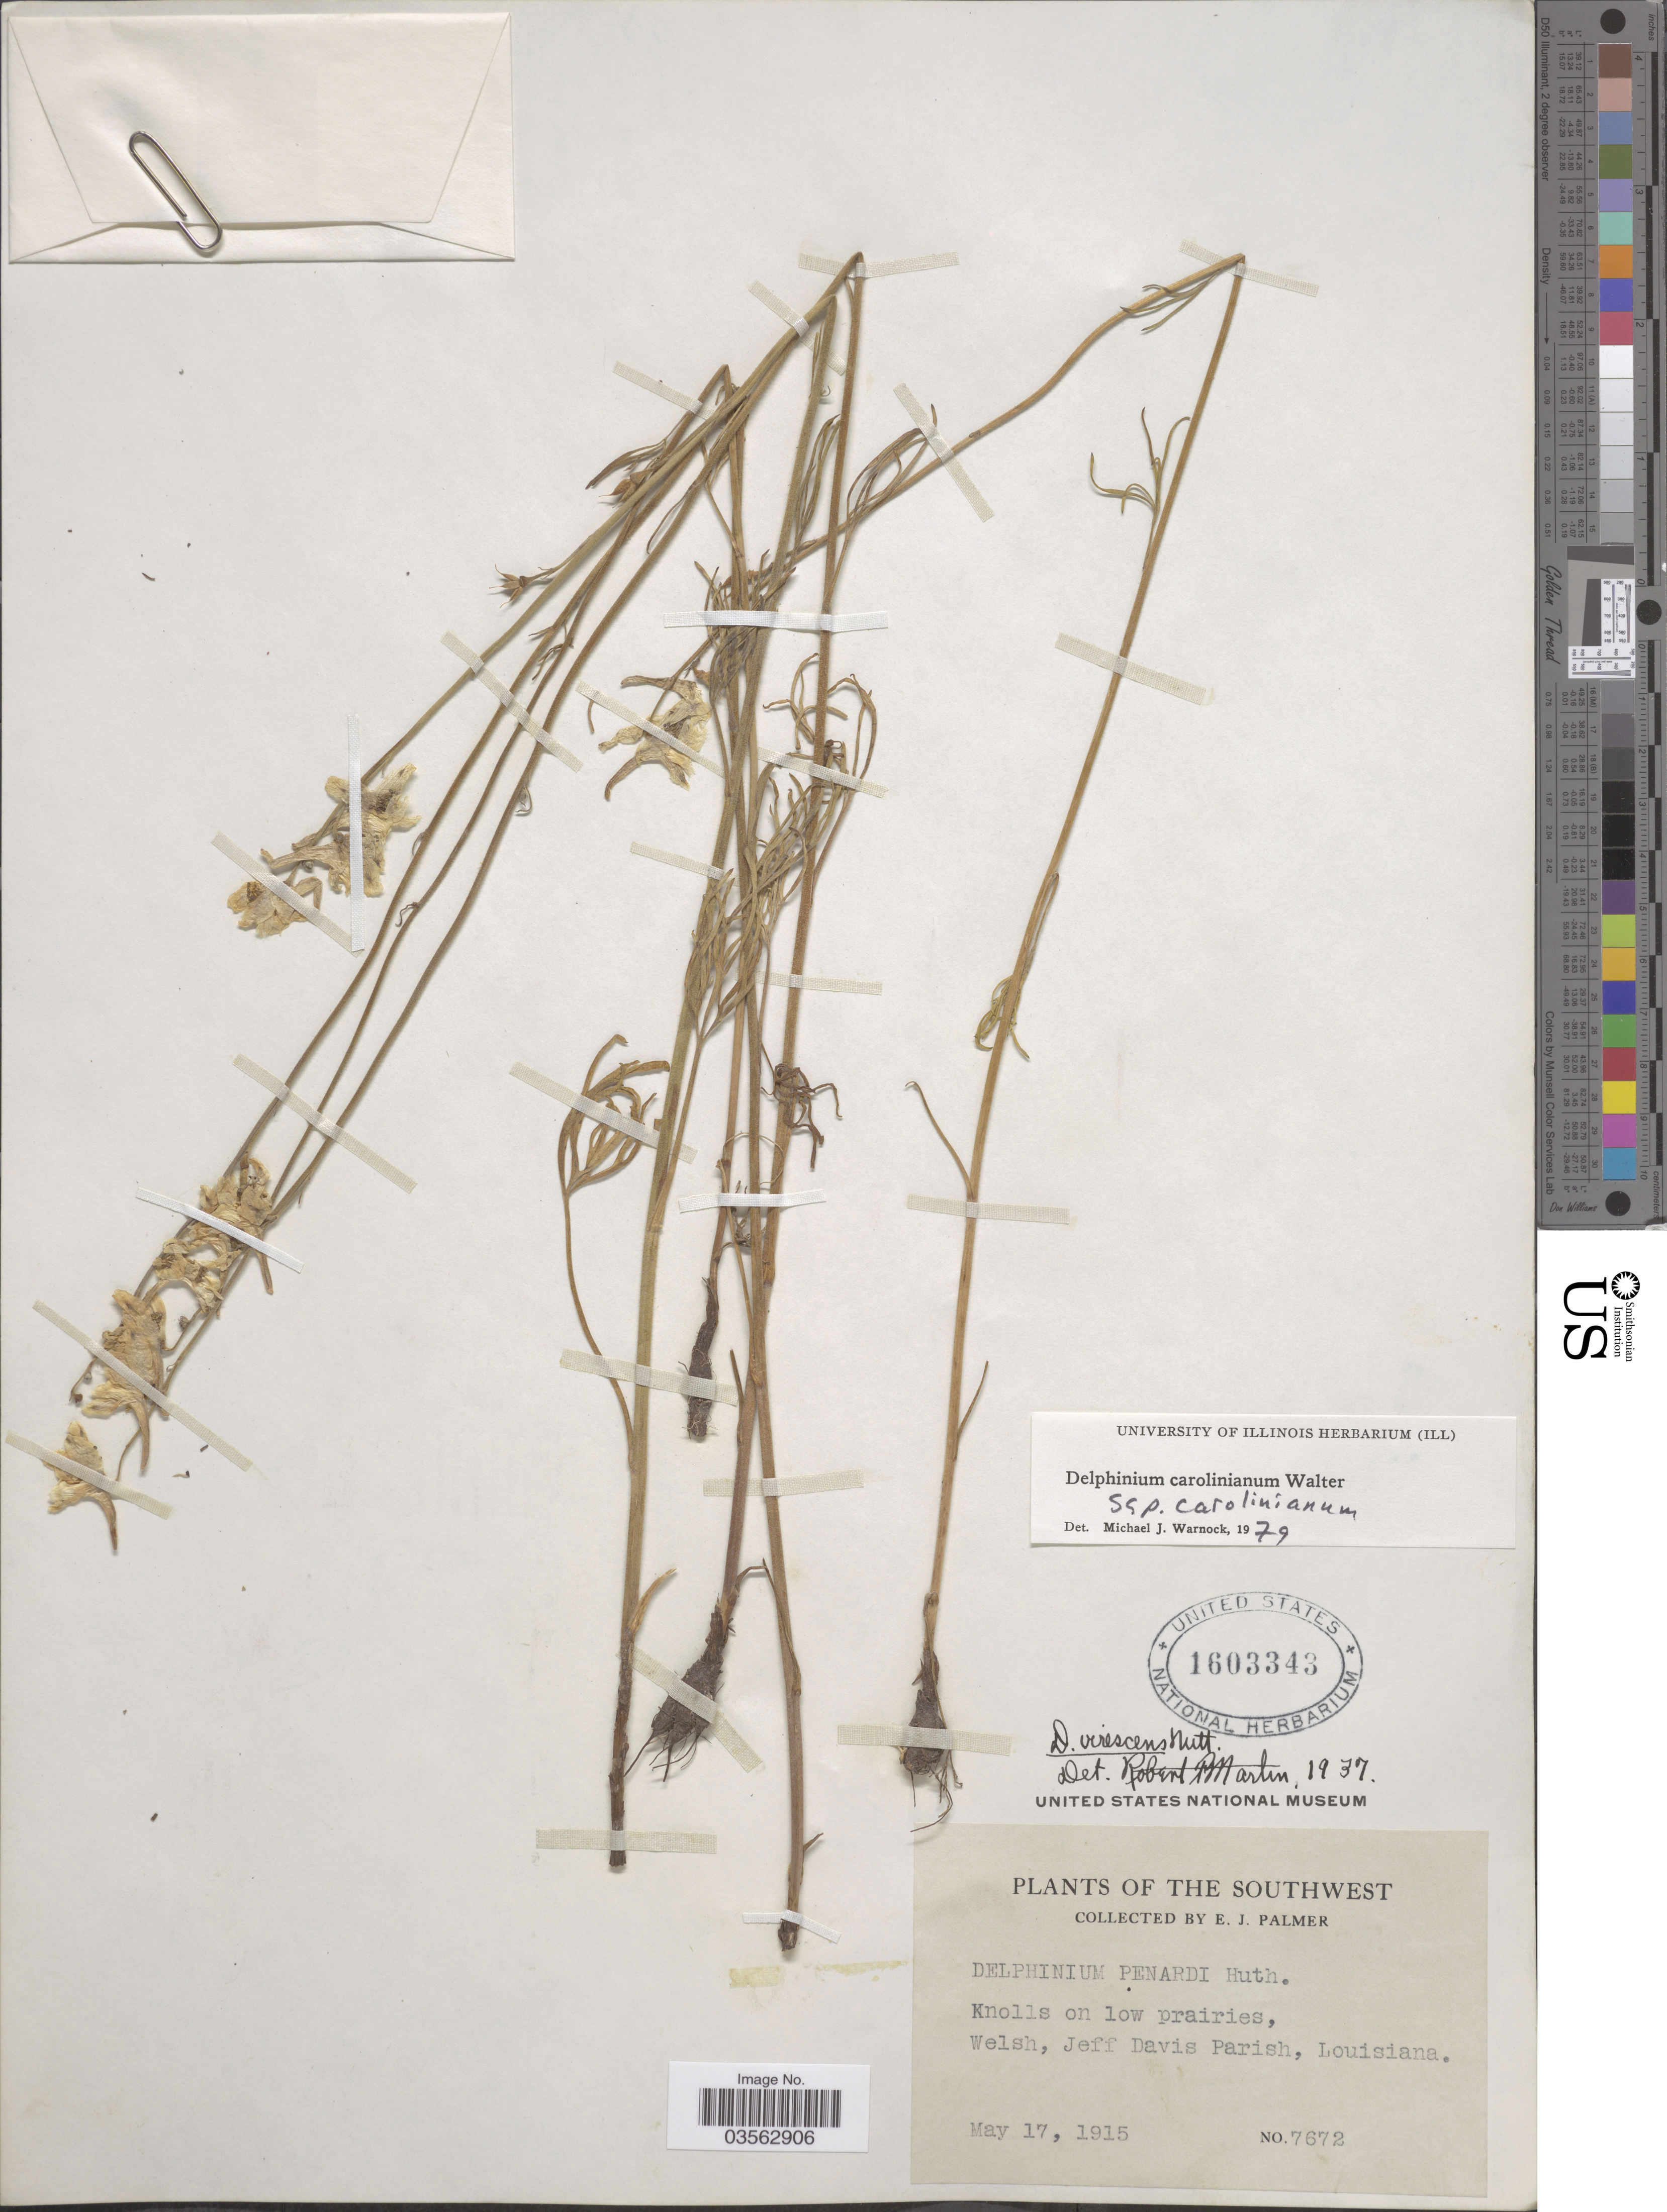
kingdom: Plantae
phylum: Tracheophyta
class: Magnoliopsida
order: Ranunculales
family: Ranunculaceae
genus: Delphinium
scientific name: Delphinium carolinianum subsp. vimineum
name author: Walter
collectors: E. J. Palmer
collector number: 7672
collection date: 1915-05-17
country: United States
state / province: Louisiana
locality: The Southwest. Welsh, Jeff Davis Parish.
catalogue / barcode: US 1603343